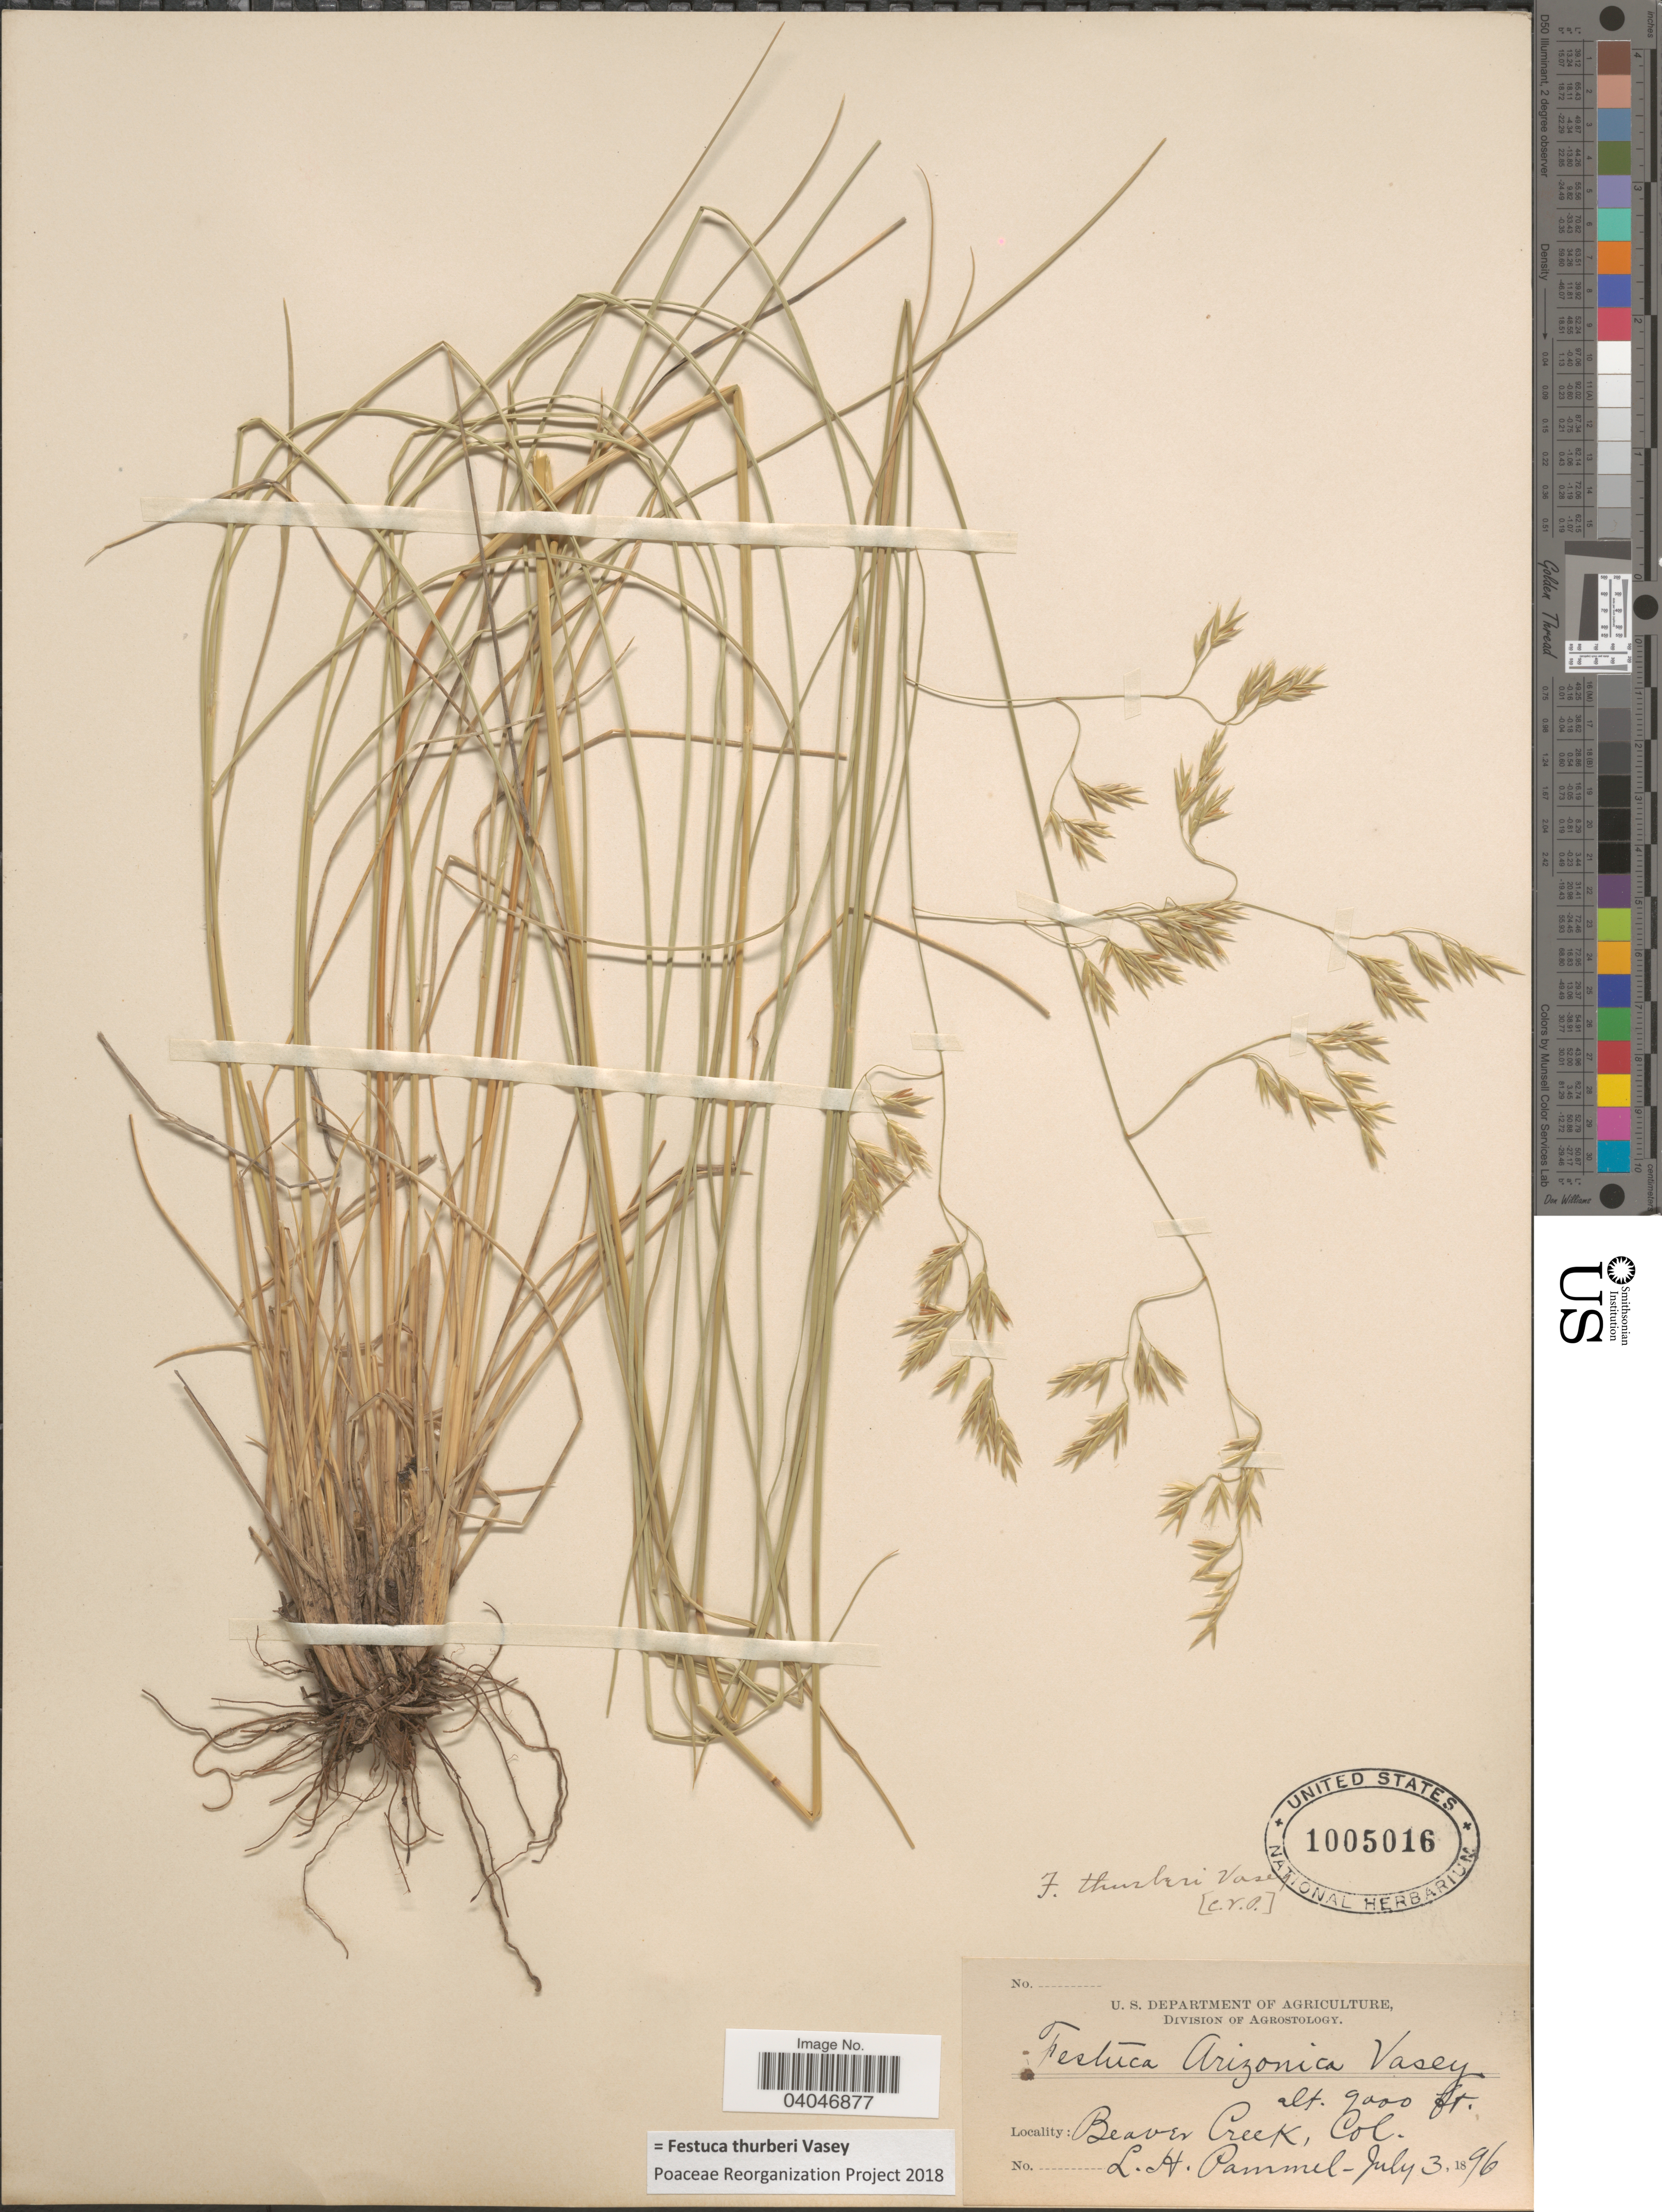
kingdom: Plantae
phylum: Tracheophyta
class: Liliopsida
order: Poales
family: Poaceae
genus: Festuca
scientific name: Festuca thurberi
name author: Vasey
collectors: L. Pammel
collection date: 1896-07-03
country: United States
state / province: Colorado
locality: Beaver Creek.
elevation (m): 2743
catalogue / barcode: US 1005016